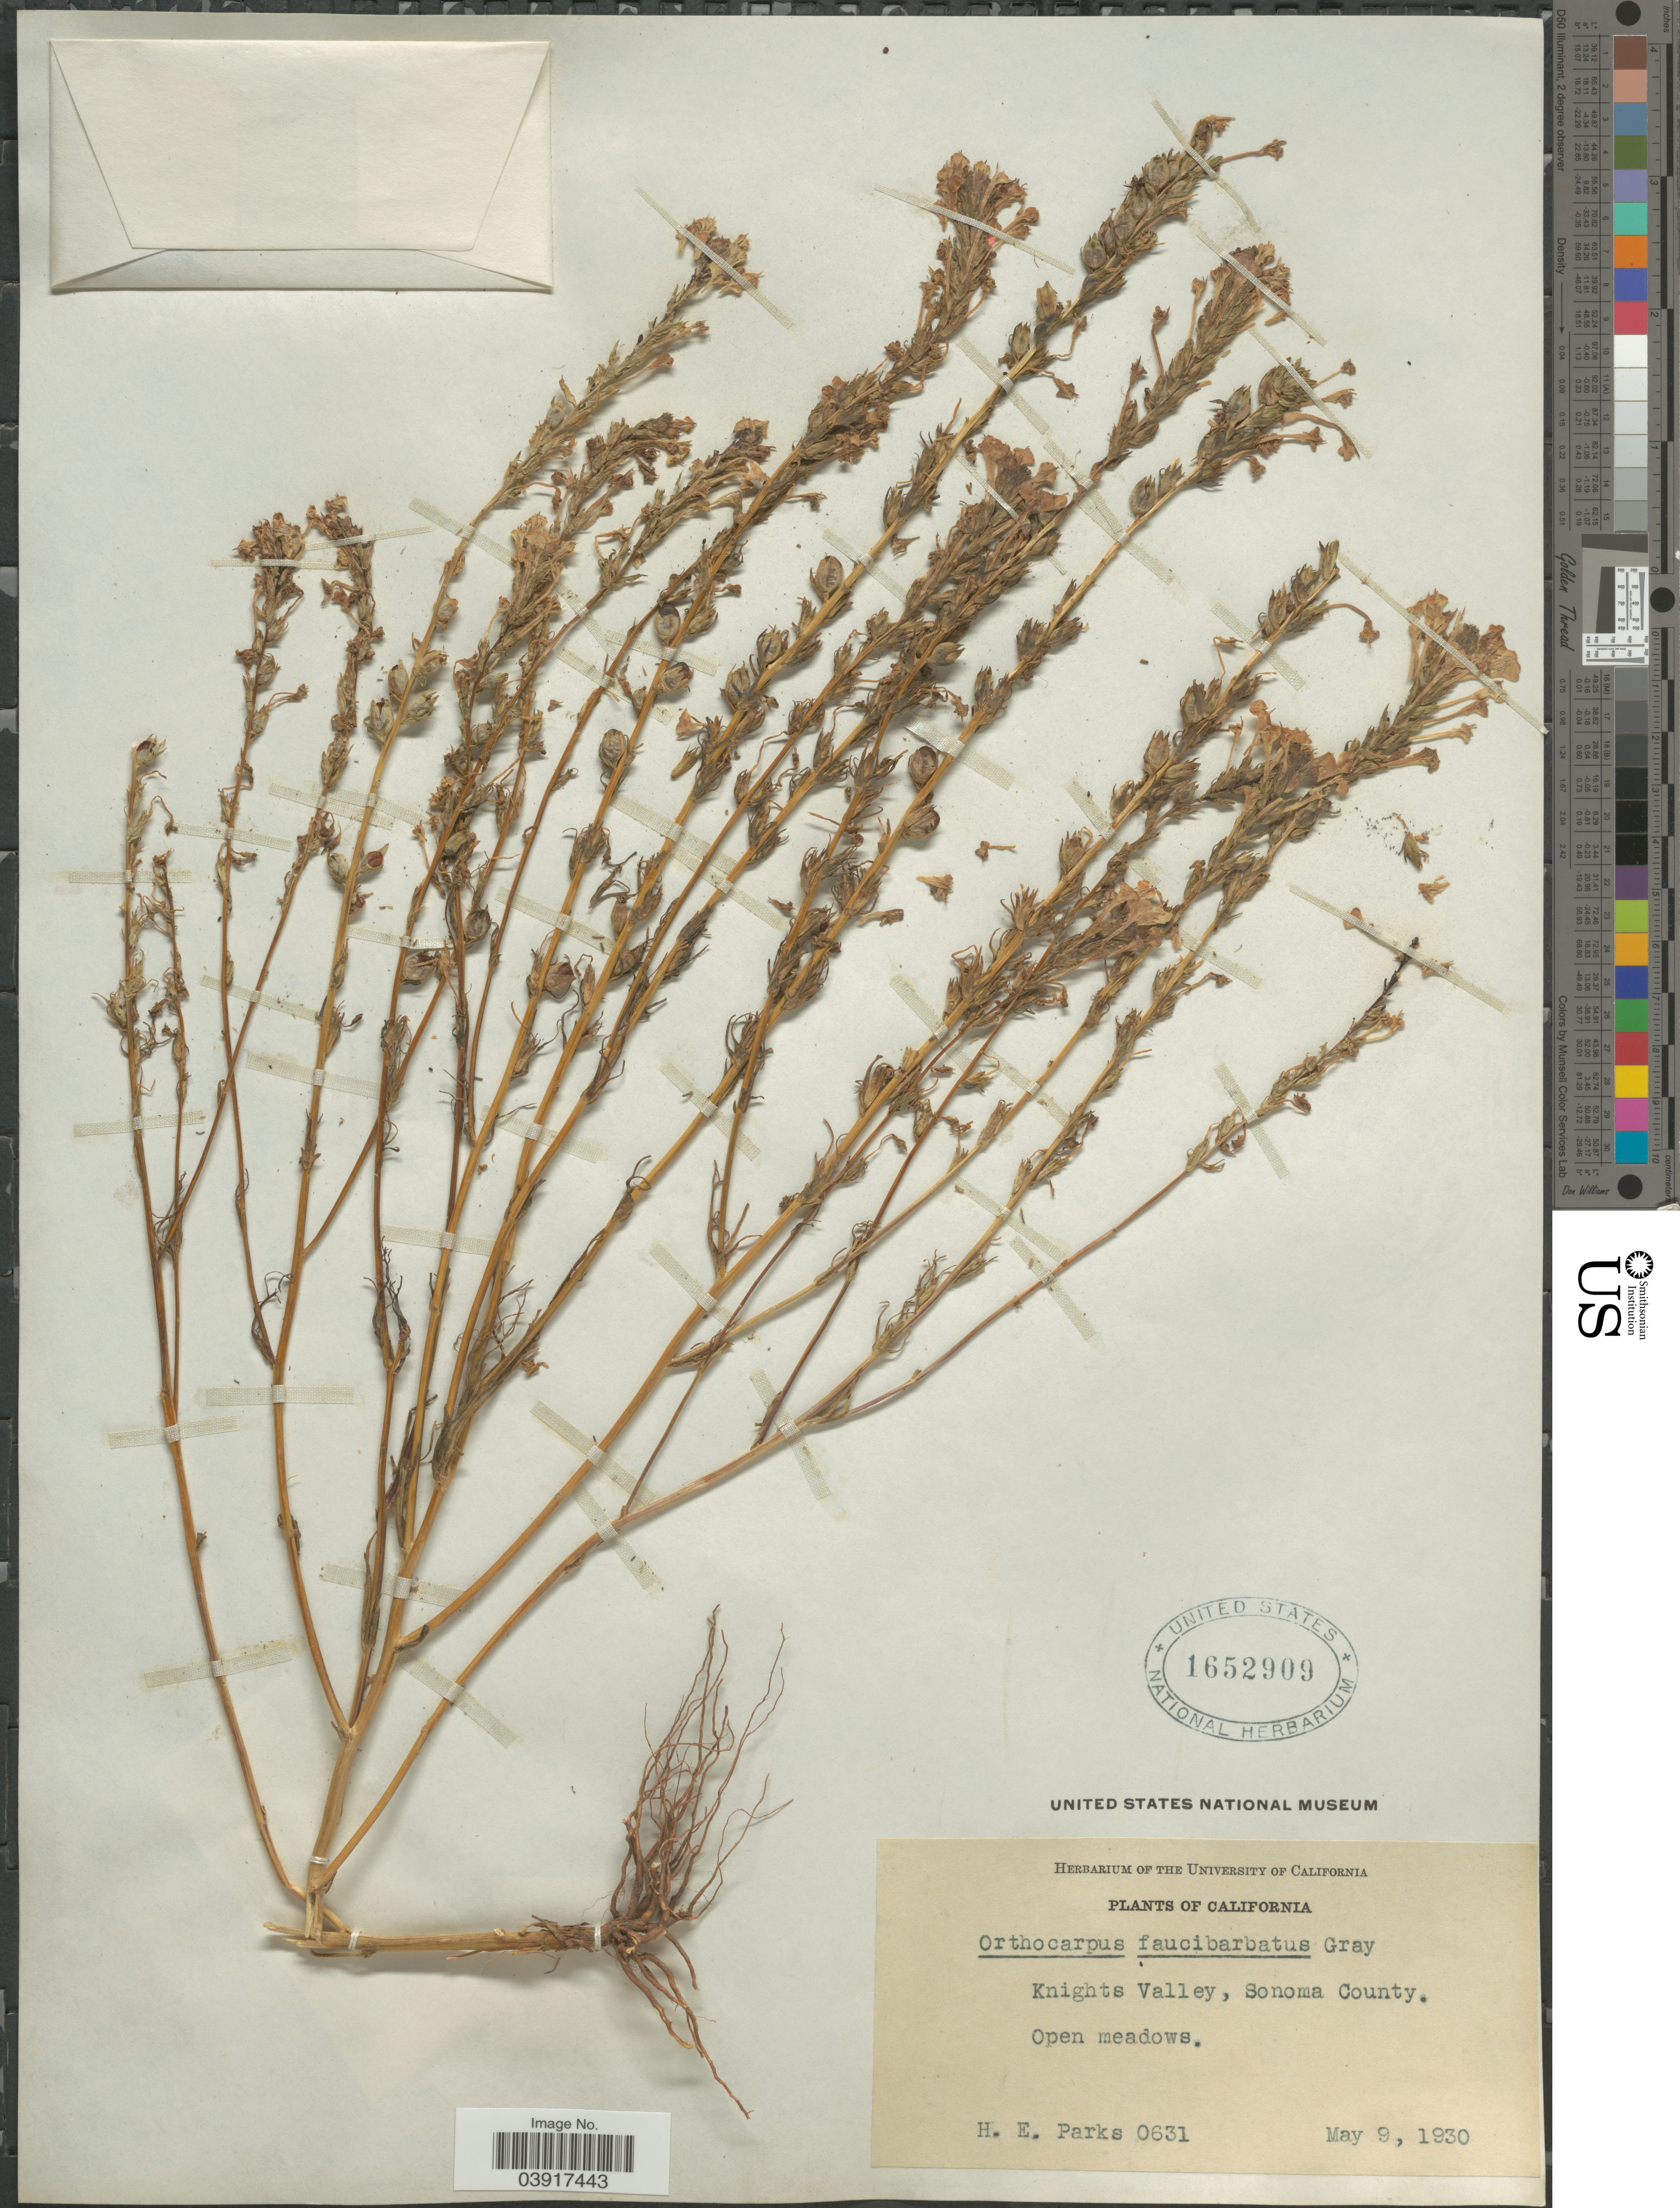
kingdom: Plantae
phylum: Tracheophyta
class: Magnoliopsida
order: Lamiales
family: Orobanchaceae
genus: Orthocarpus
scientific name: Orthocarpus faucibarbatus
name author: A. Gray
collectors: H. E. Parks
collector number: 0631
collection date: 1930-05-09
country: United States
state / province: California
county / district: Sonoma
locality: Knights Valley, Sonoma County.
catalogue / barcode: US 1652909